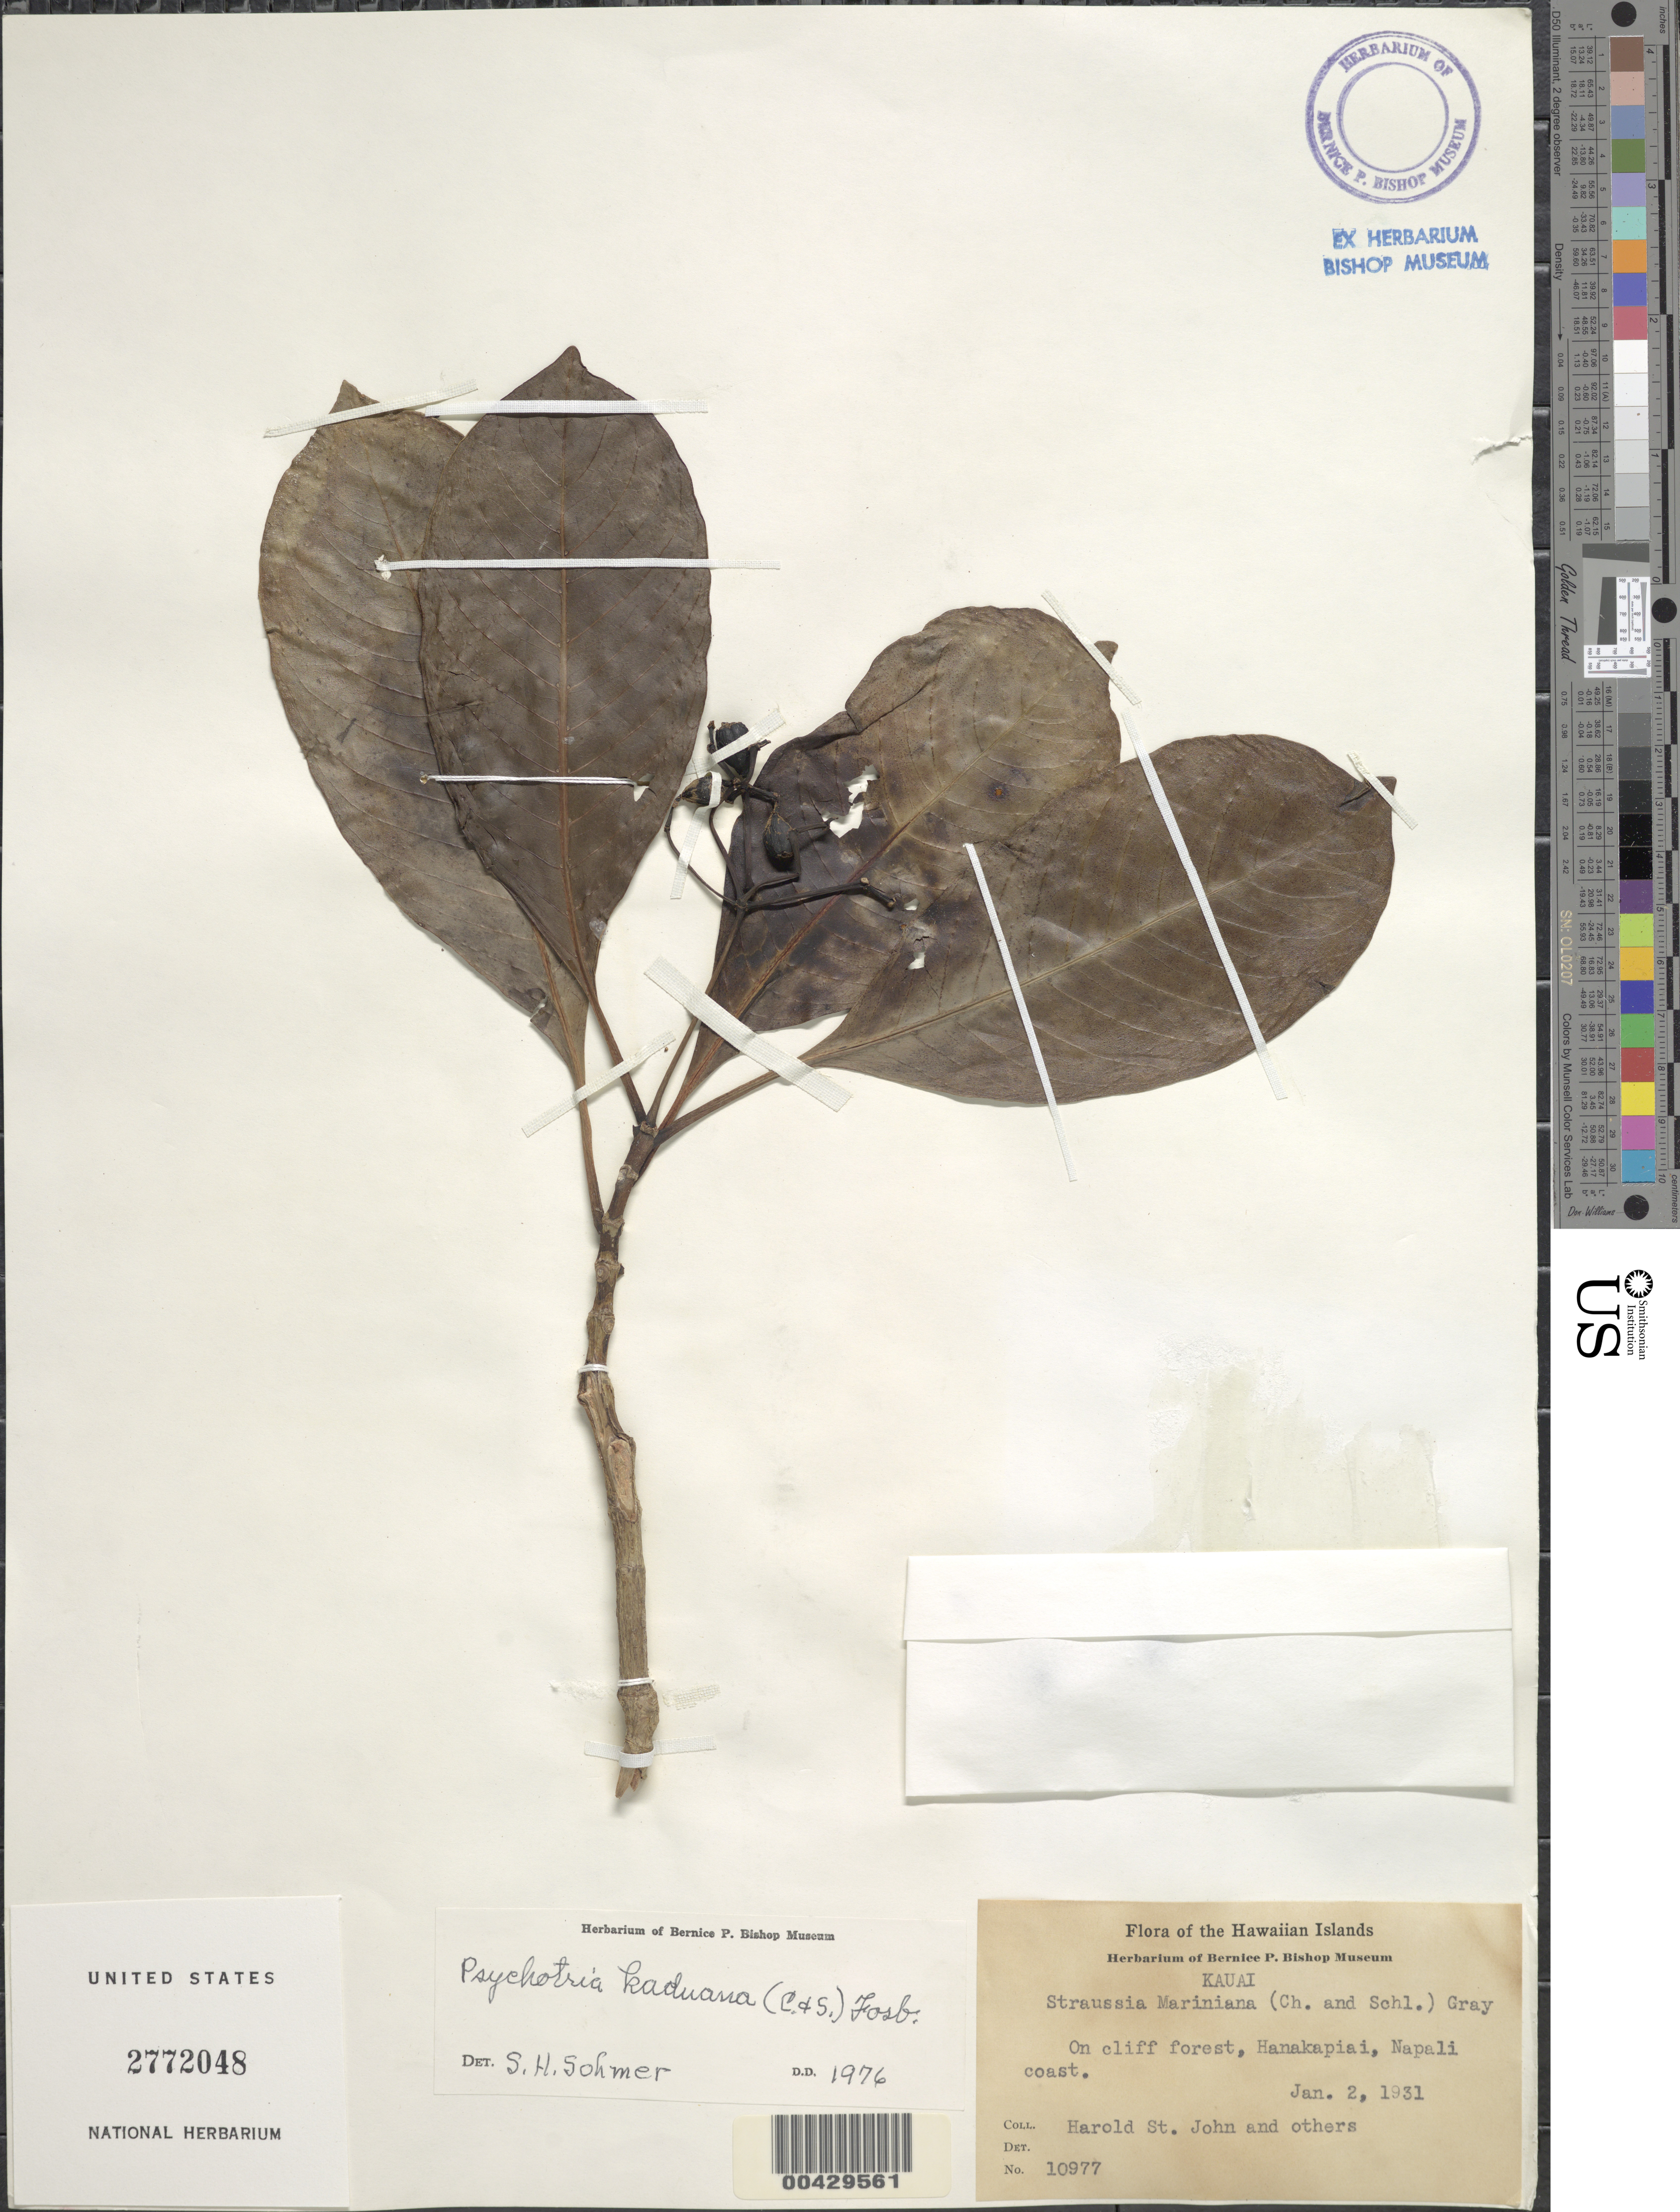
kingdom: Plantae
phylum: Tracheophyta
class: Magnoliopsida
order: Gentianales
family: Rubiaceae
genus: Psychotria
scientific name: Psychotria kaduana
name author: (Cham. & Schltdl.) Fosberg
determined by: Sohmer, S. H.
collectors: H. St. John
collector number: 10977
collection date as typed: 2 Jan 1931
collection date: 1931-01-02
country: United States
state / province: Hawaii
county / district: Kauai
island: Kaua'i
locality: Hanakapiai, Napali coast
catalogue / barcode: US 2772048